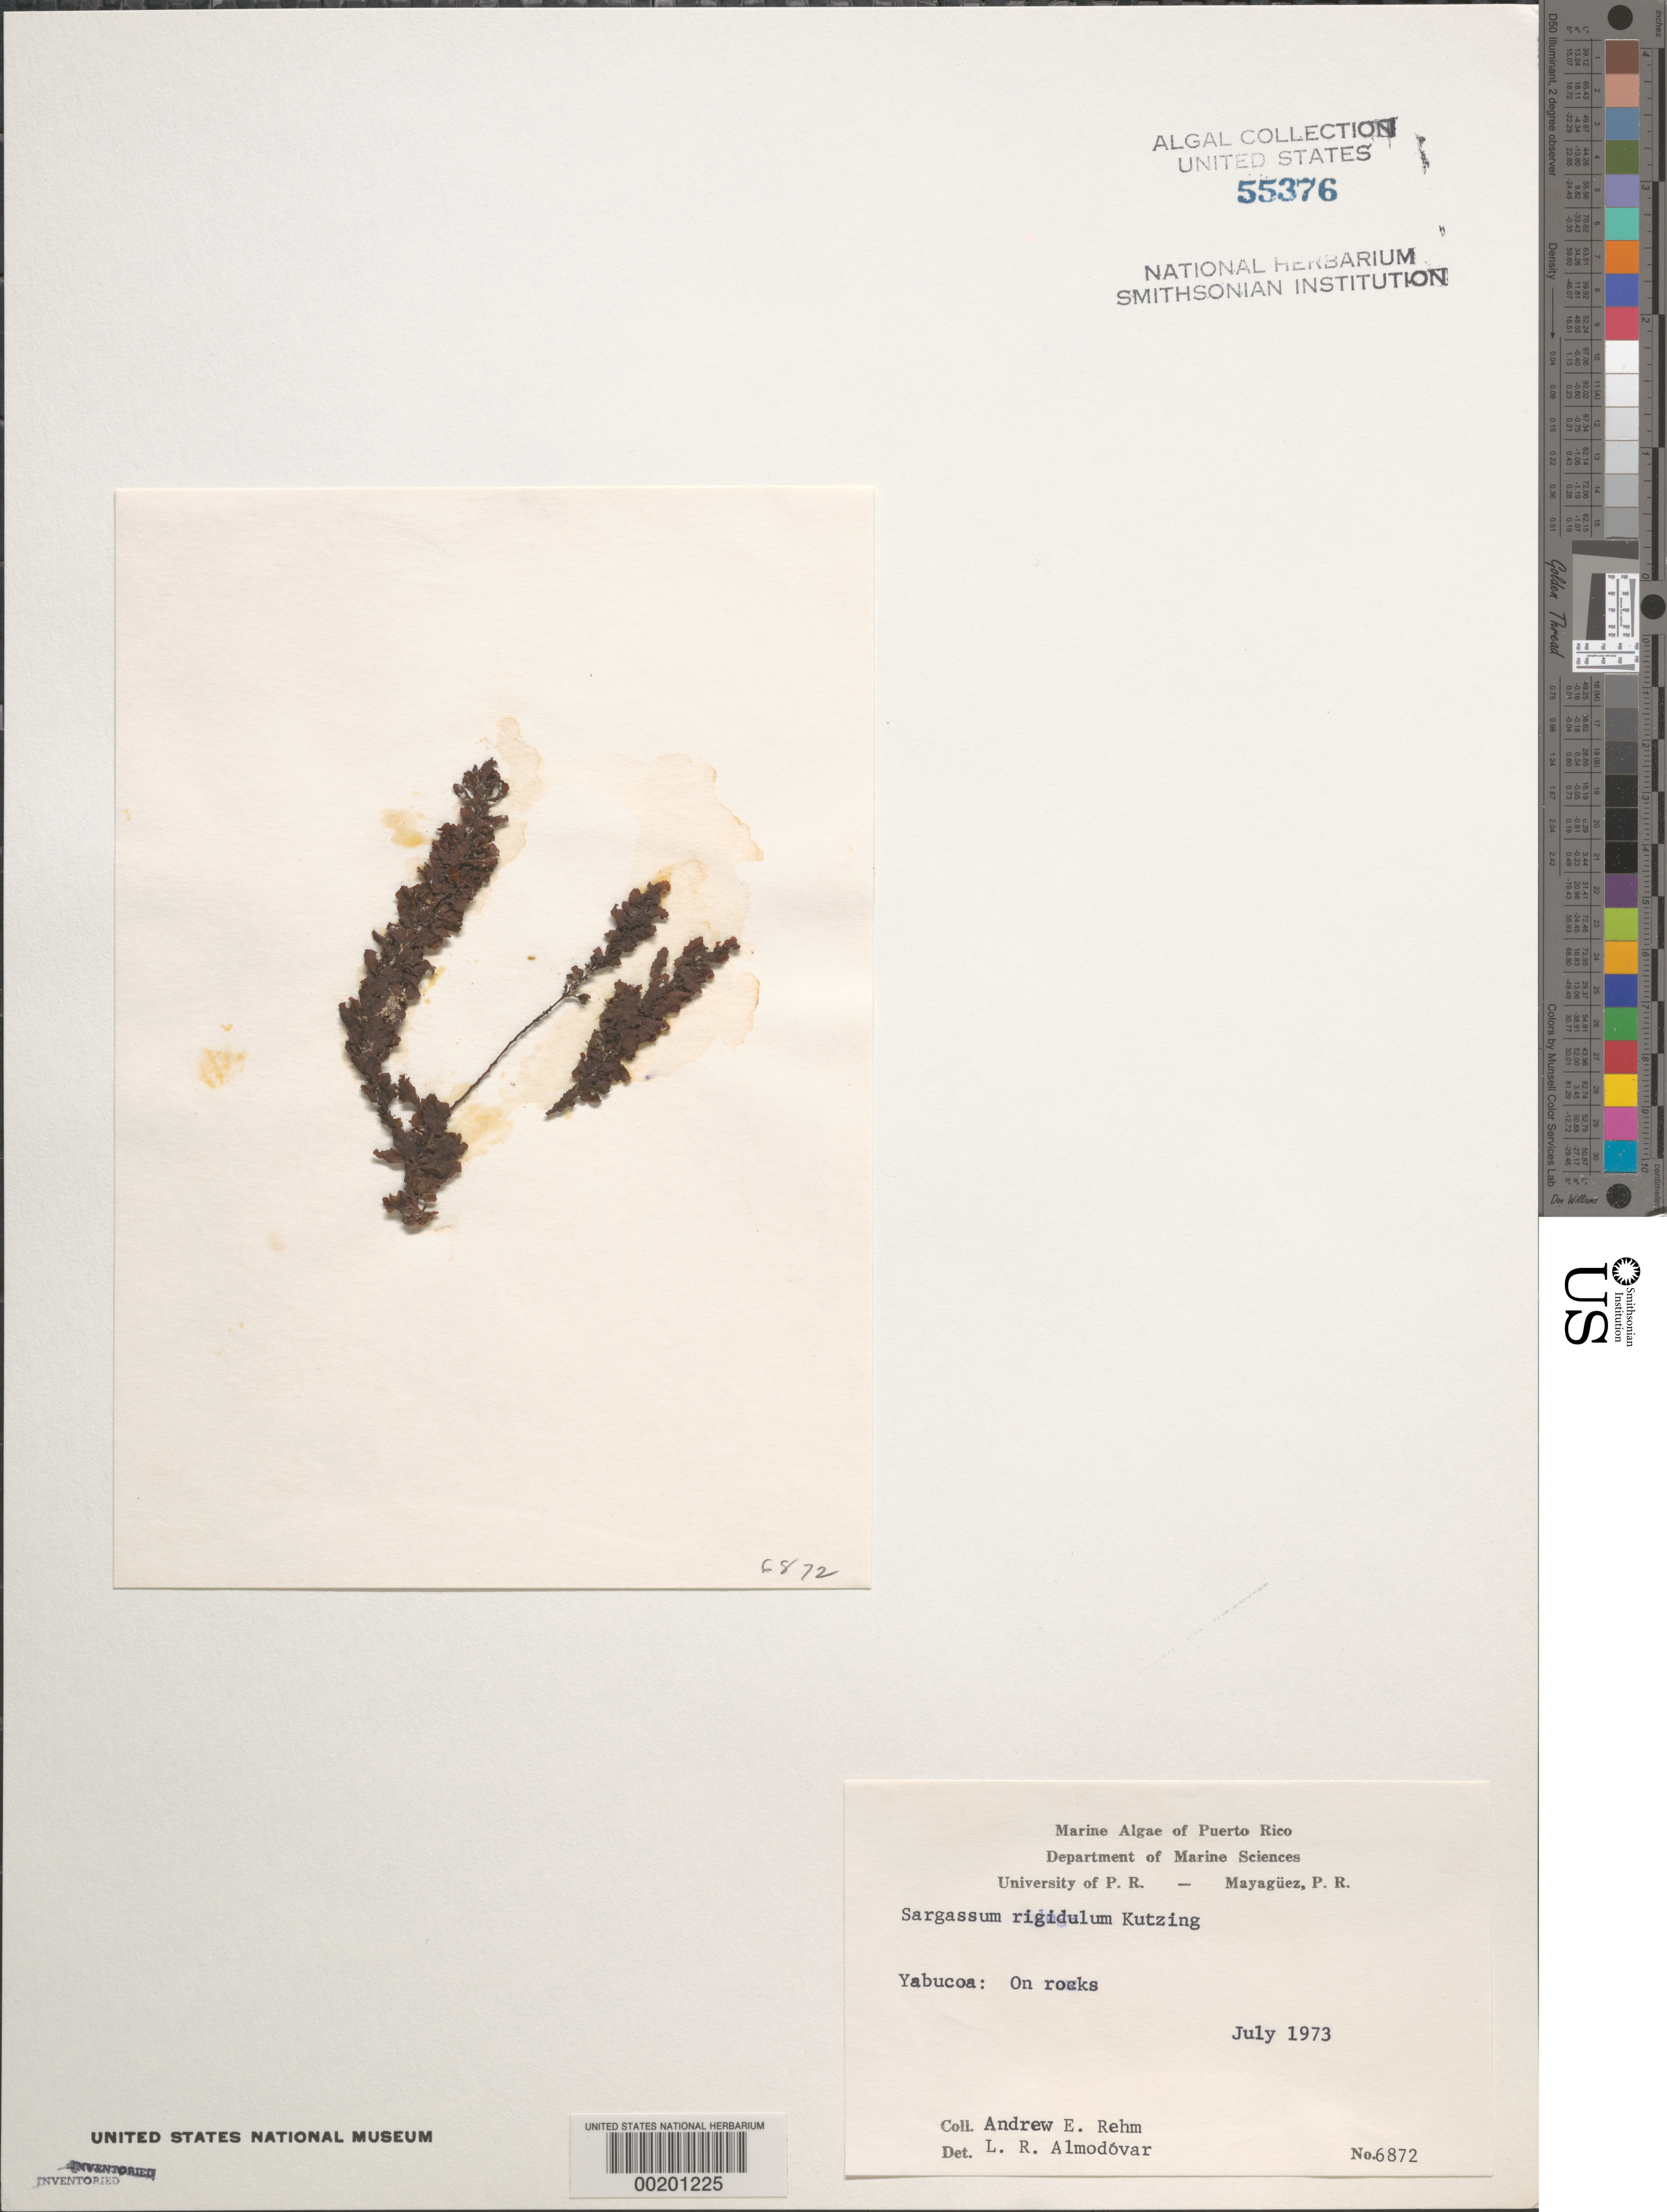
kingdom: Chromista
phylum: Ochrophyta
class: Phaeophyceae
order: Fucales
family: Sargassaceae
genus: Sargassum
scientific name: Sargassum rigidulum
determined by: Almodovar, L. R.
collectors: A. Rehm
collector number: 6872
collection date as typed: Jul 1973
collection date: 1973-07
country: Puerto Rico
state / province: Yabucoa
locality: Yabucoa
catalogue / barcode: US 55376